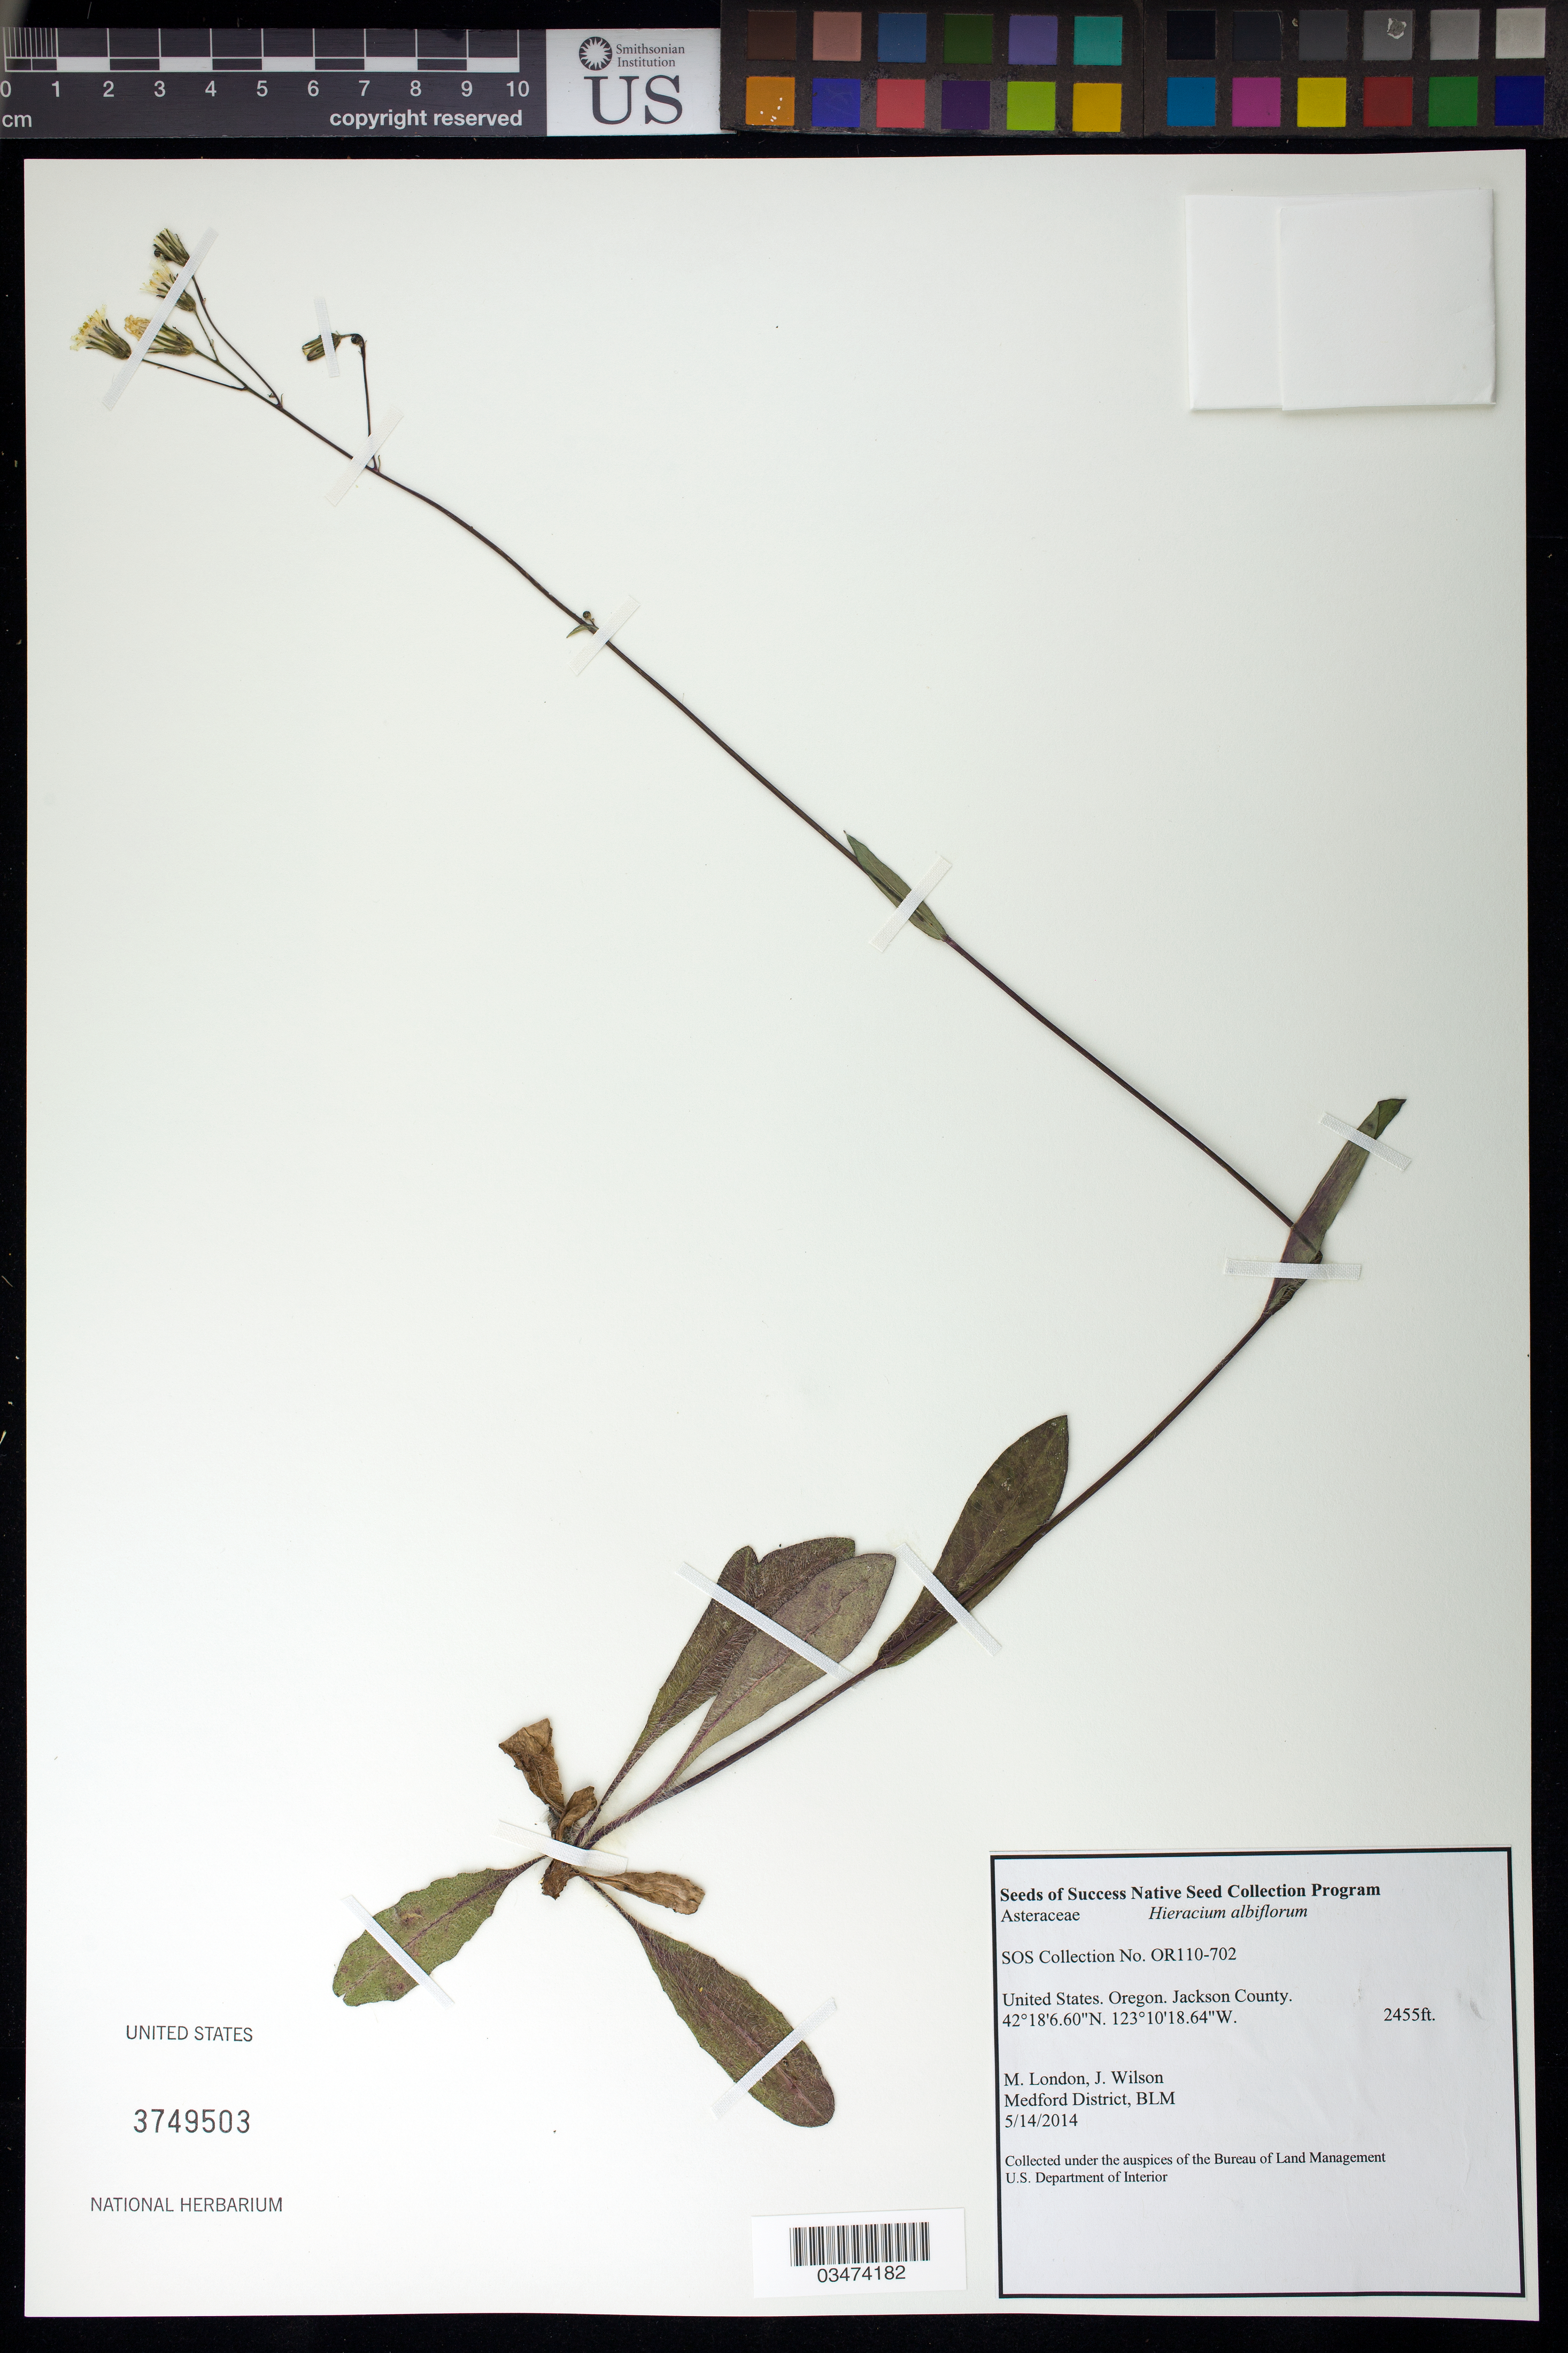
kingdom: Plantae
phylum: Tracheophyta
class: Magnoliopsida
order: Asterales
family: Asteraceae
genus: Hieracium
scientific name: Hieracium albiflorum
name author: Hook.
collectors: M. London & J. Wilson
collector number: OR110-702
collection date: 2014-05-14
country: United States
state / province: Oregon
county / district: Jackson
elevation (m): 748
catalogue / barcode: US 3749503